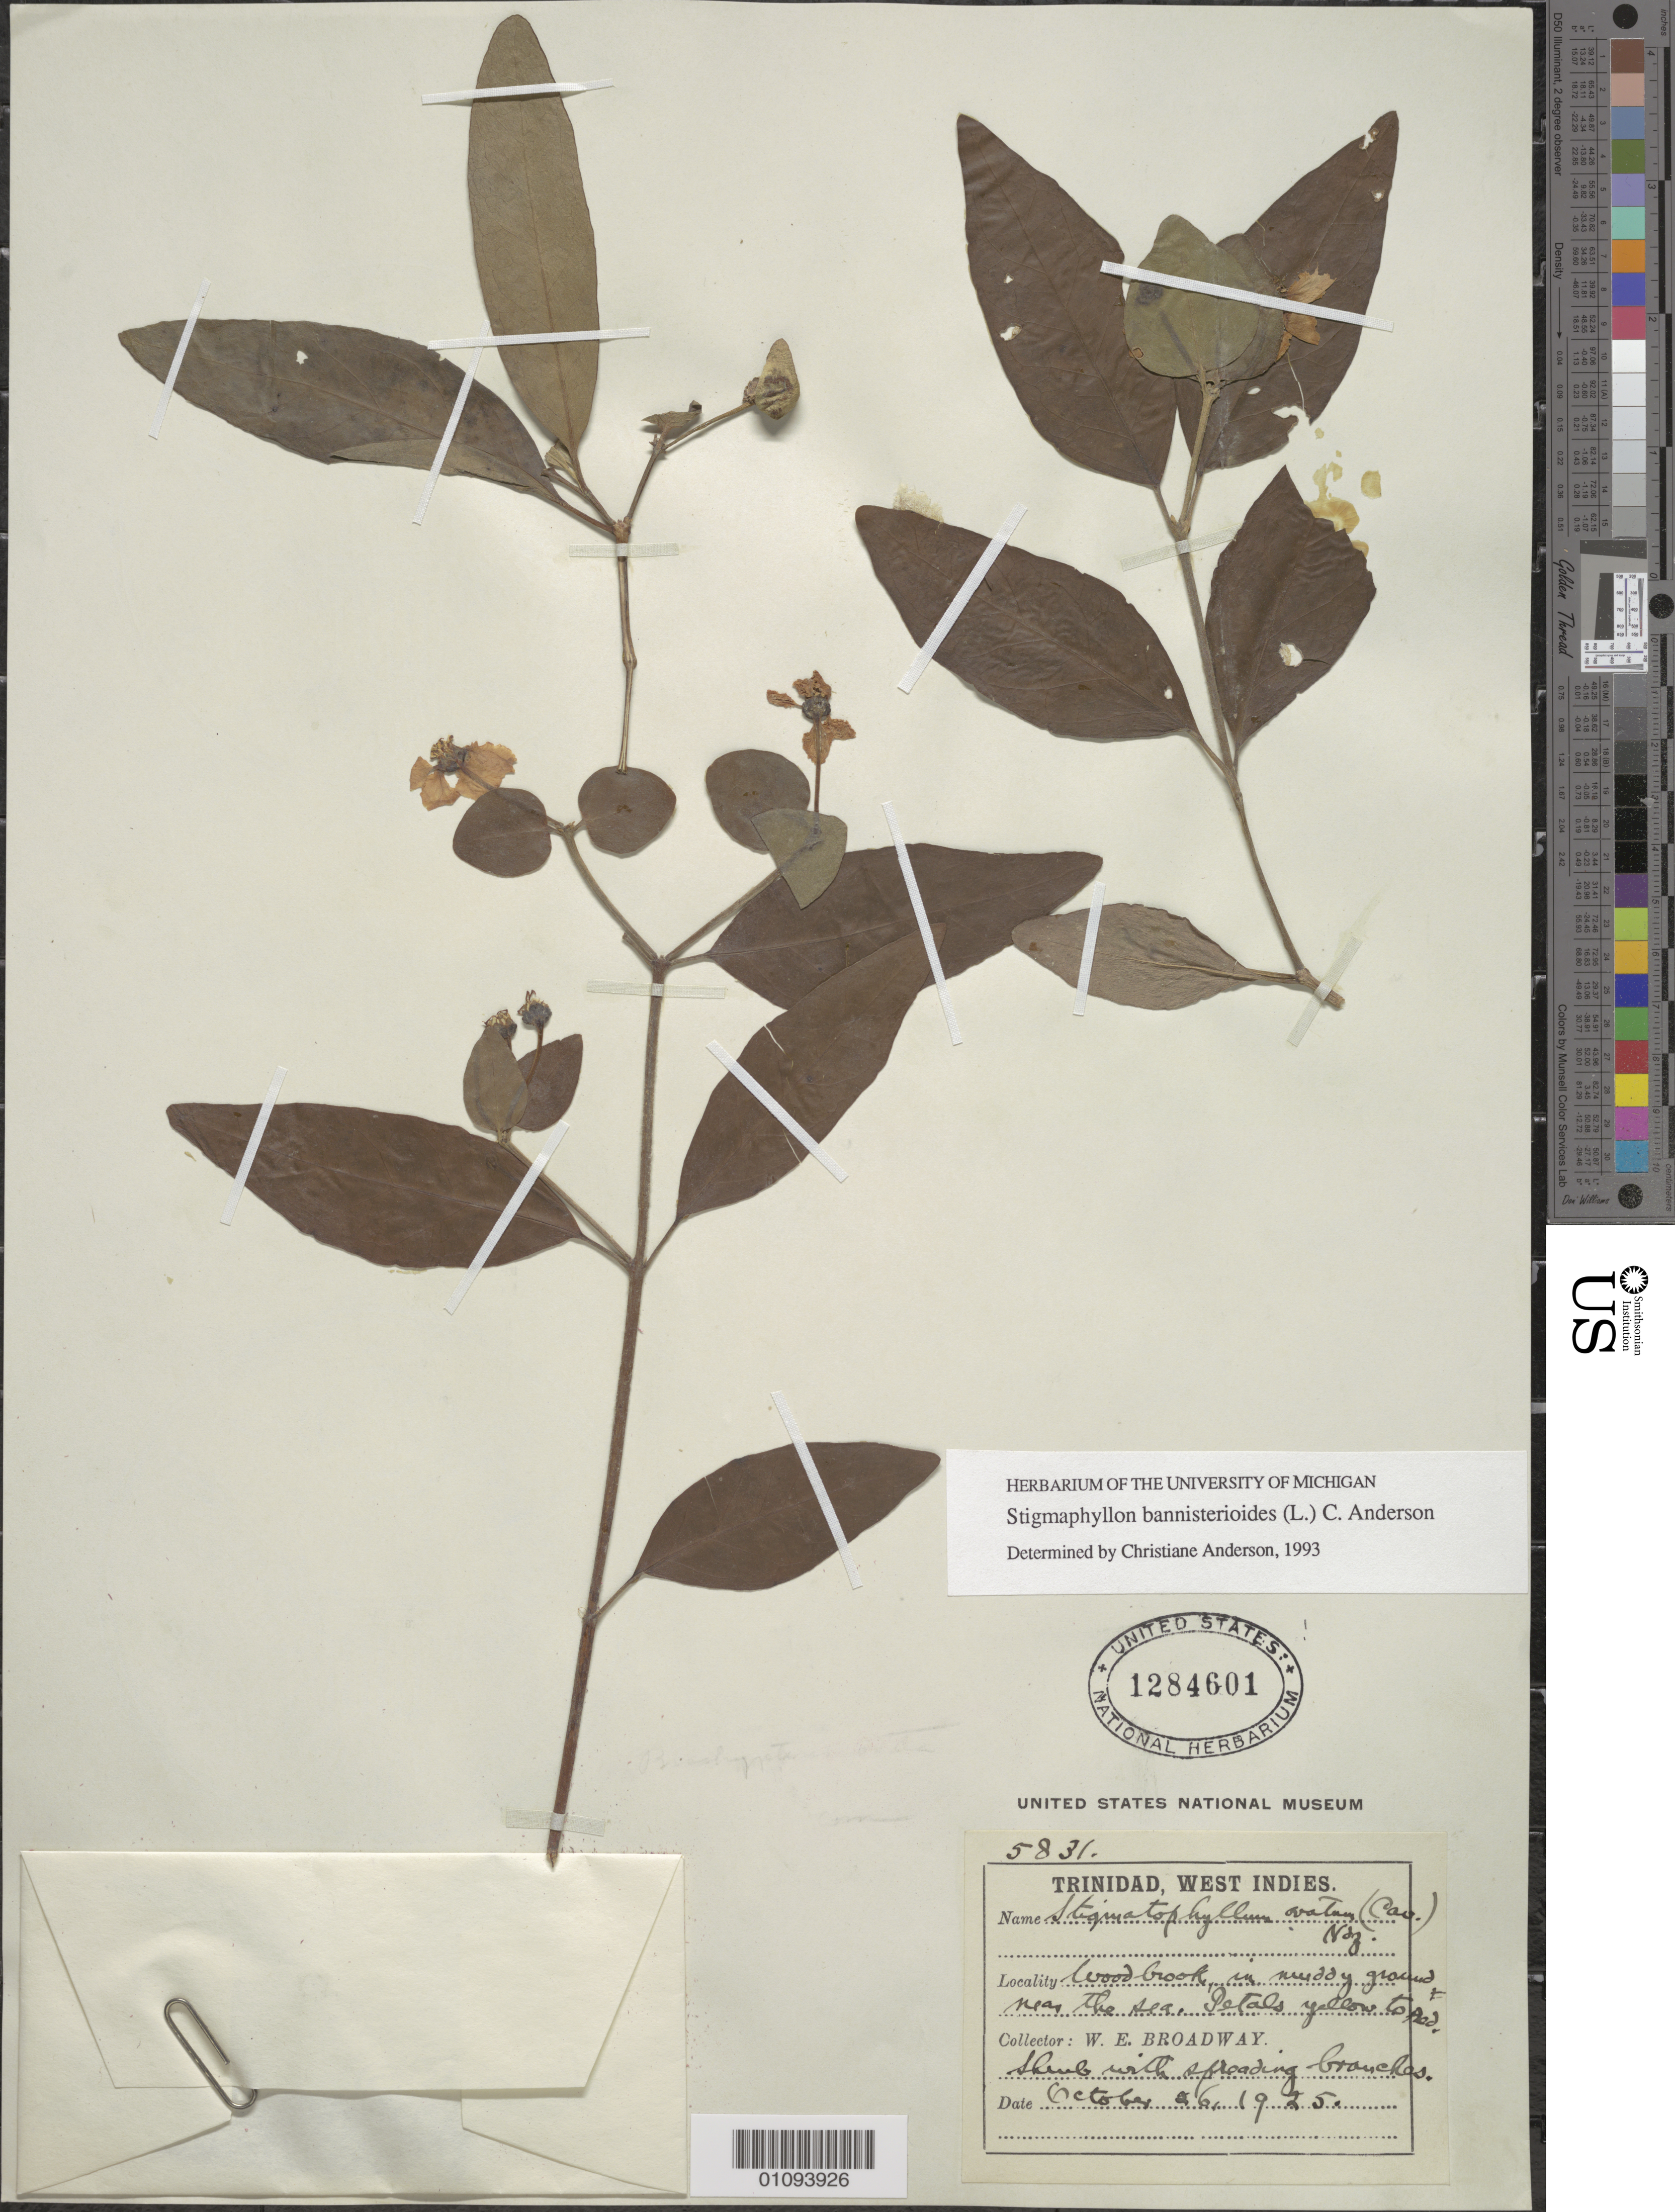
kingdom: Plantae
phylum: Tracheophyta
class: Magnoliopsida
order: Malpighiales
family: Malpighiaceae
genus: Stigmaphyllon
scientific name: Stigmaphyllon bannisterioides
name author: (L.) C.E. Anderson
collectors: W. E. Broadway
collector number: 5831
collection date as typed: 26 Oct 1925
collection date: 1925-10-26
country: Trinidad and Tobago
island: Trinidad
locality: Woodbrook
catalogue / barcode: US 1284601